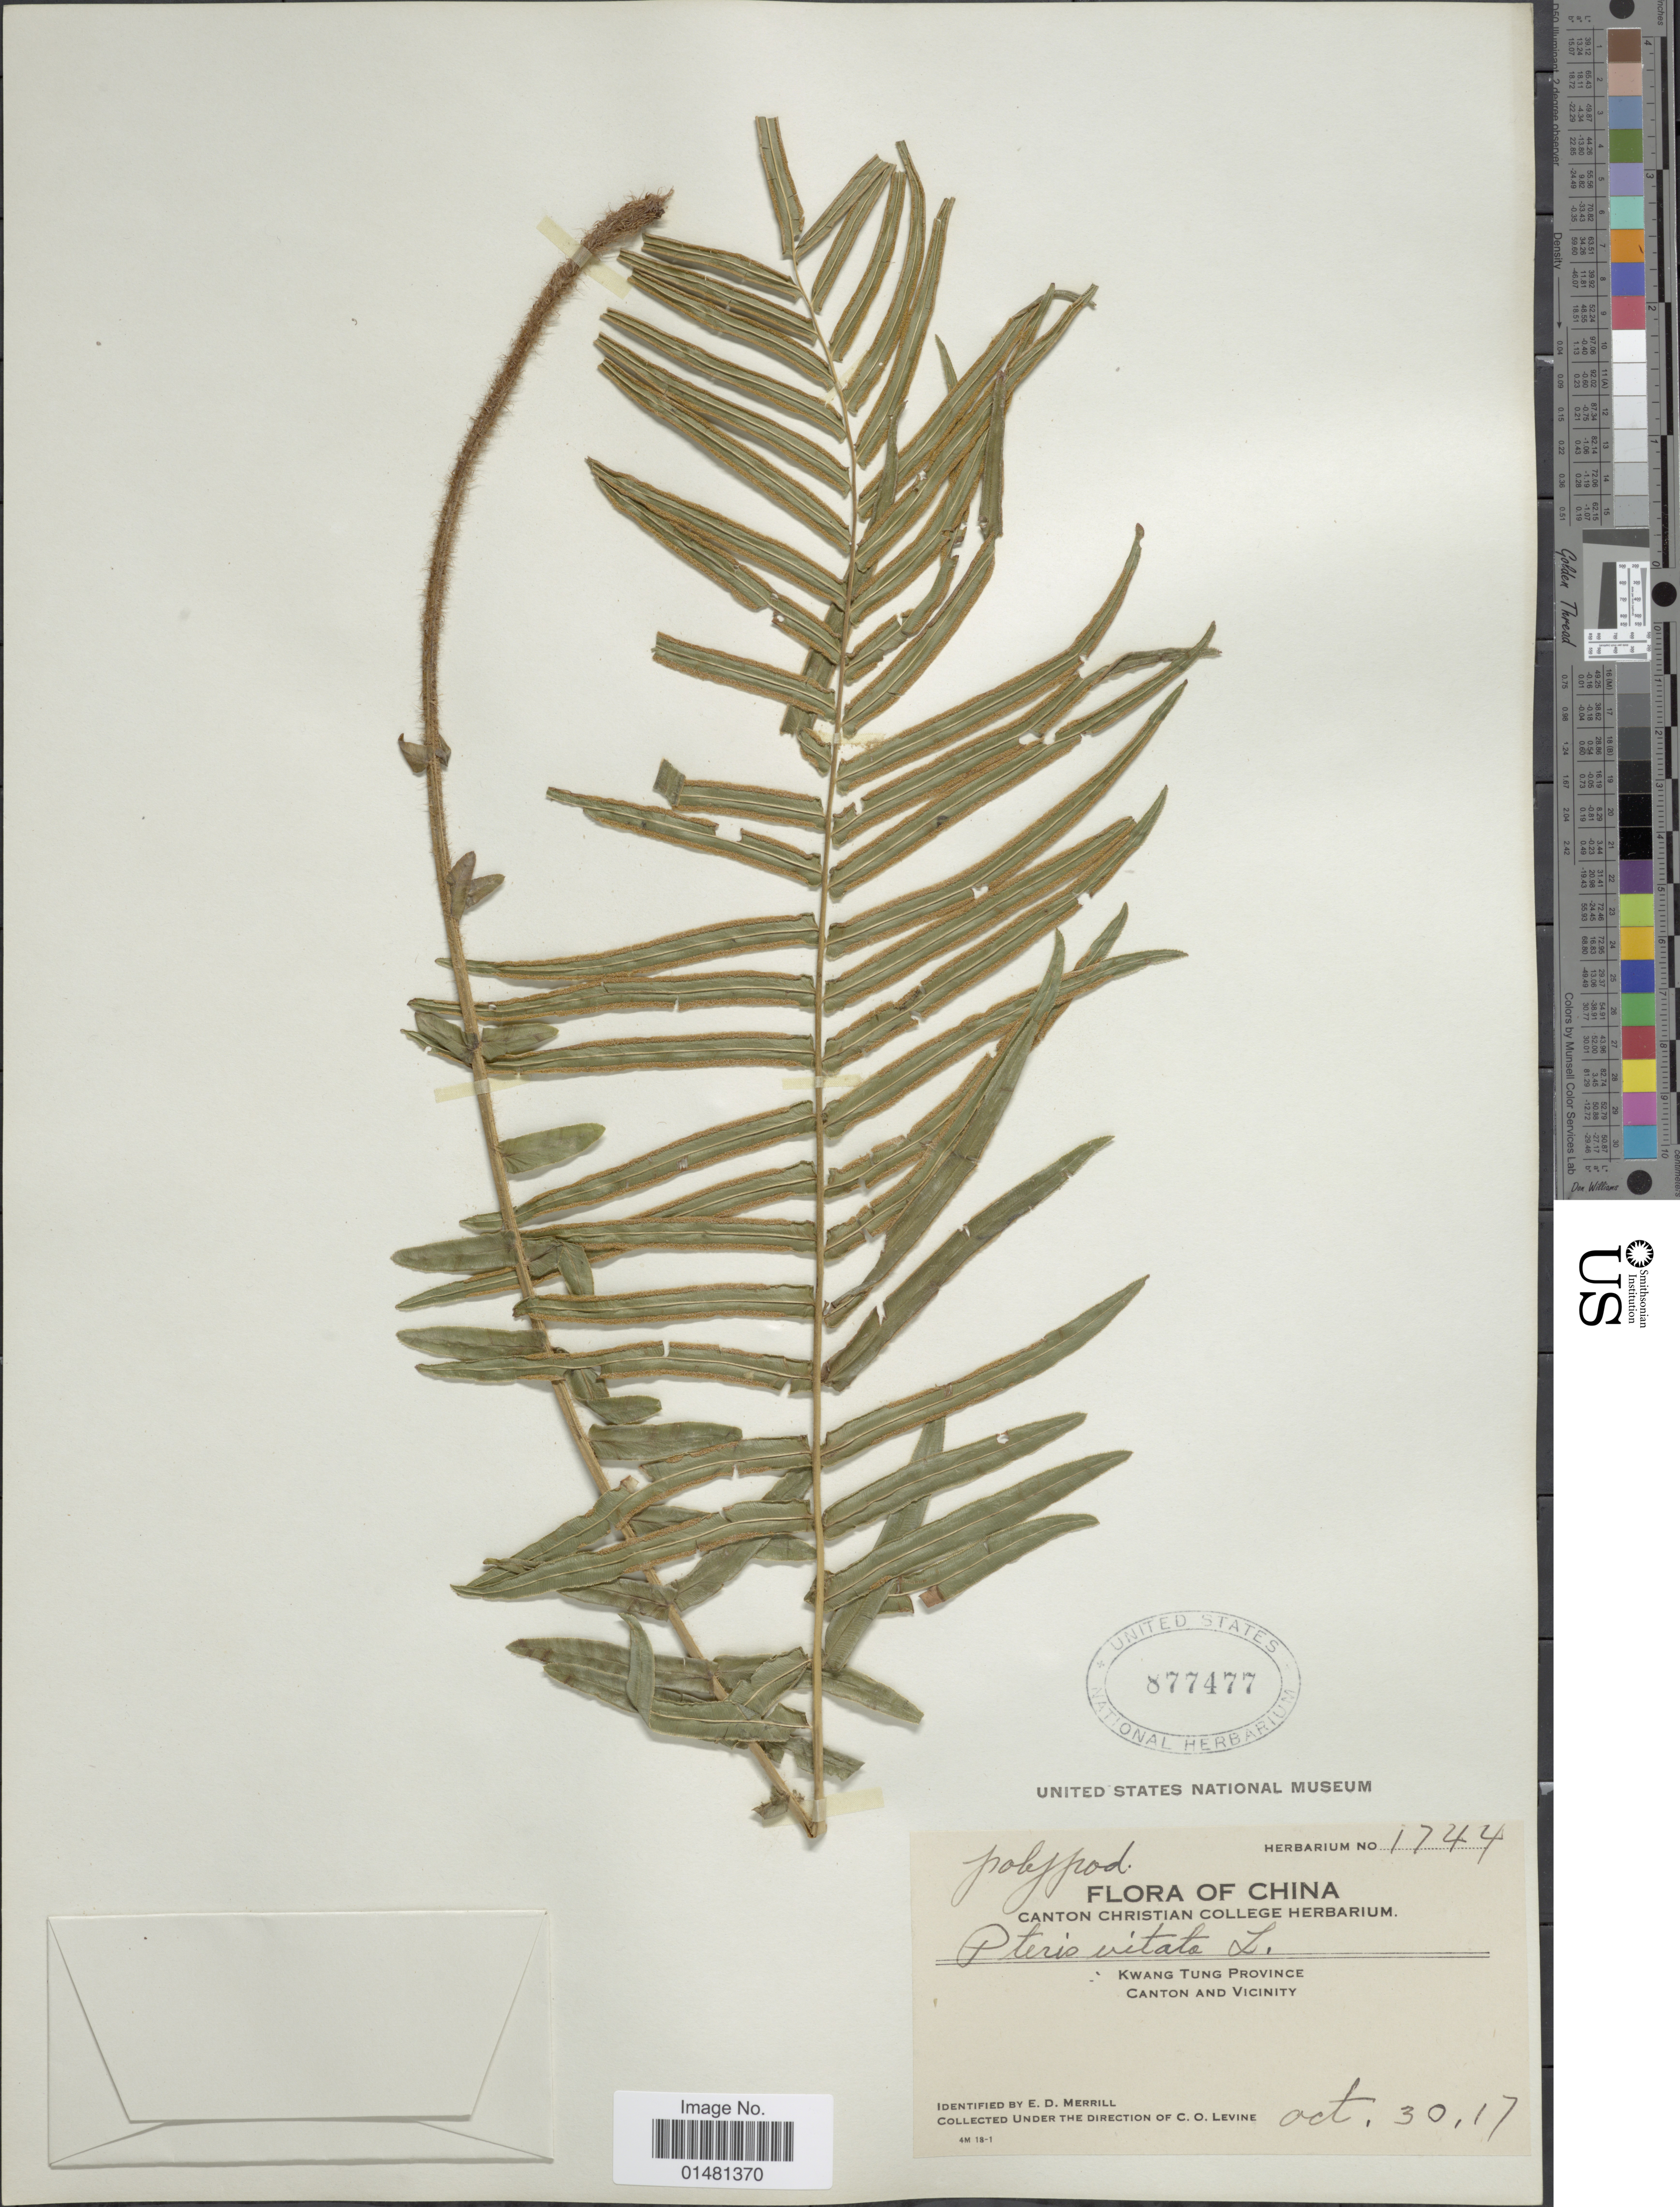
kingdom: Plantae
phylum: Tracheophyta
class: Polypodiopsida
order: Polypodiales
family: Pteridaceae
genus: Pteris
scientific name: Pteris vittata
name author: L.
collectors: C. O. Levine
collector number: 1744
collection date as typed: Transcribed d/m/y: 30/10/17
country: China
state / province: Guangdong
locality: Kwang Tung Province Canton and Vicinity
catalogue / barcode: US 877477